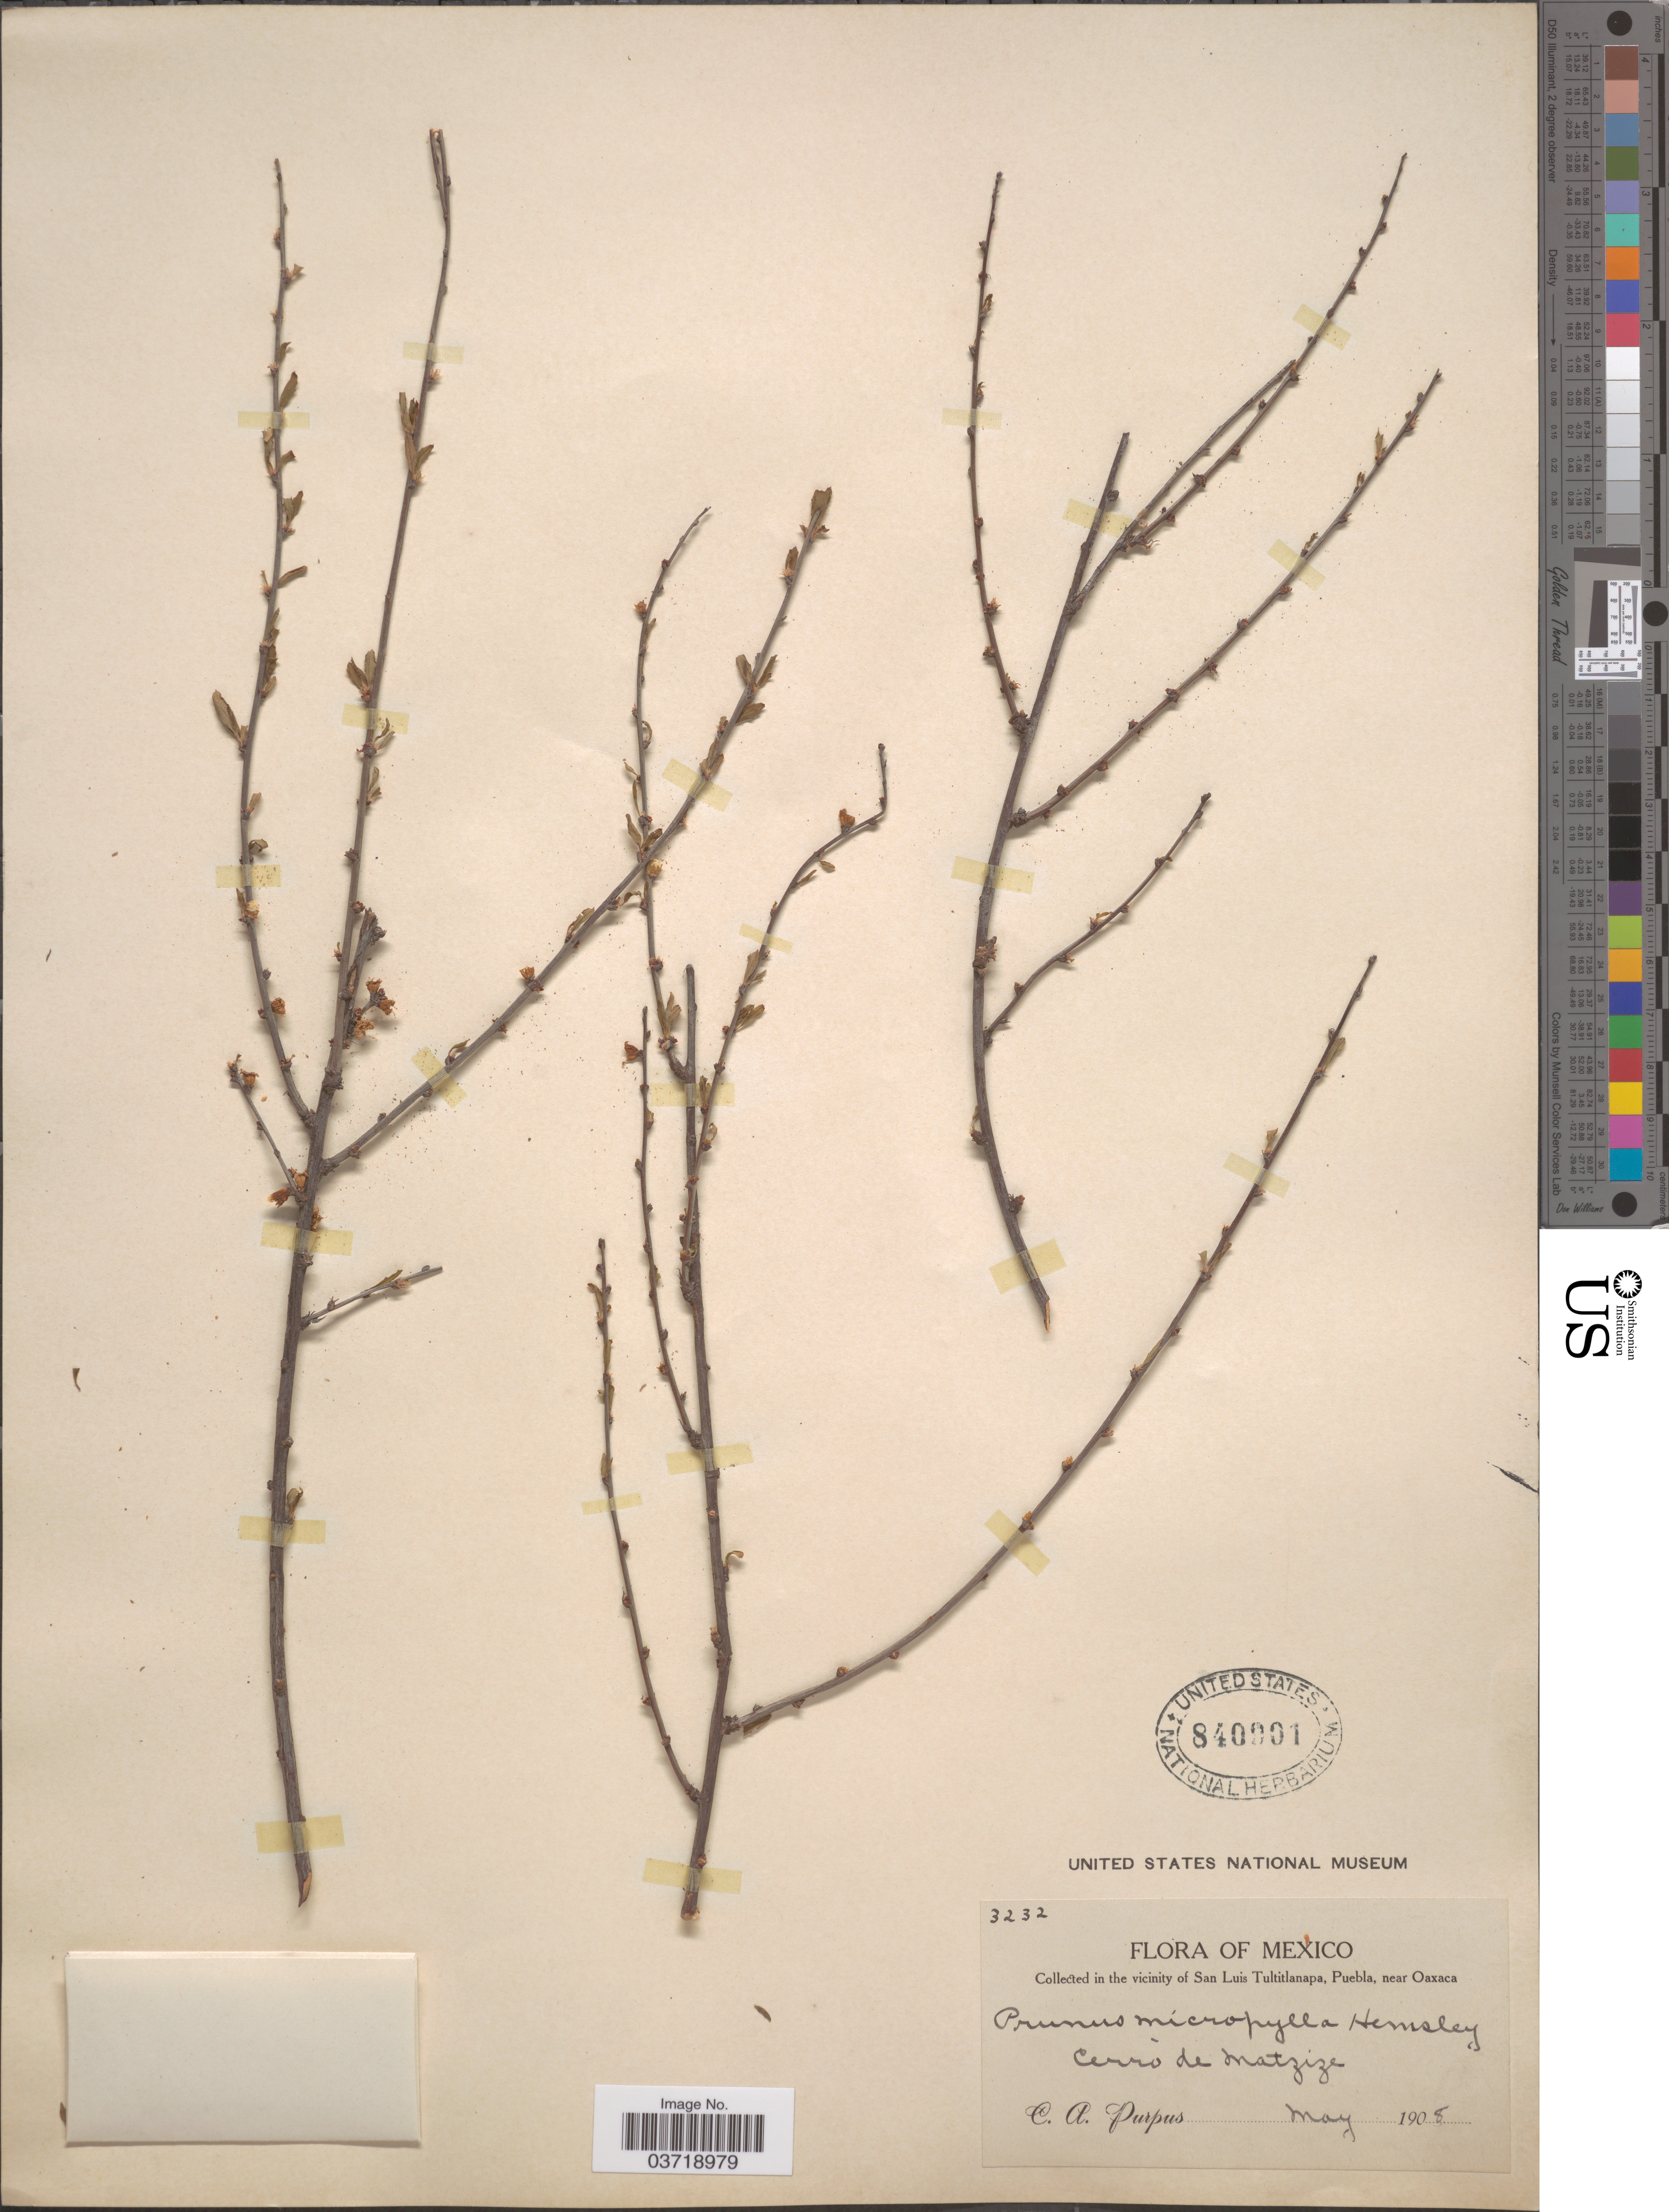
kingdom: Plantae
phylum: Tracheophyta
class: Magnoliopsida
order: Rosales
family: Rosaceae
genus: Prunus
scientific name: Prunus microphylla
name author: (Kunth) Hemsl.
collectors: C. A. Purpus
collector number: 3232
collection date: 1908-05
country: Mexico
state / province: Puebla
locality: In the vicinity of San Luis Tultitlanapa, Puebla, near Oaxaca. Cerro de Matzize.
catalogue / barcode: US 840001